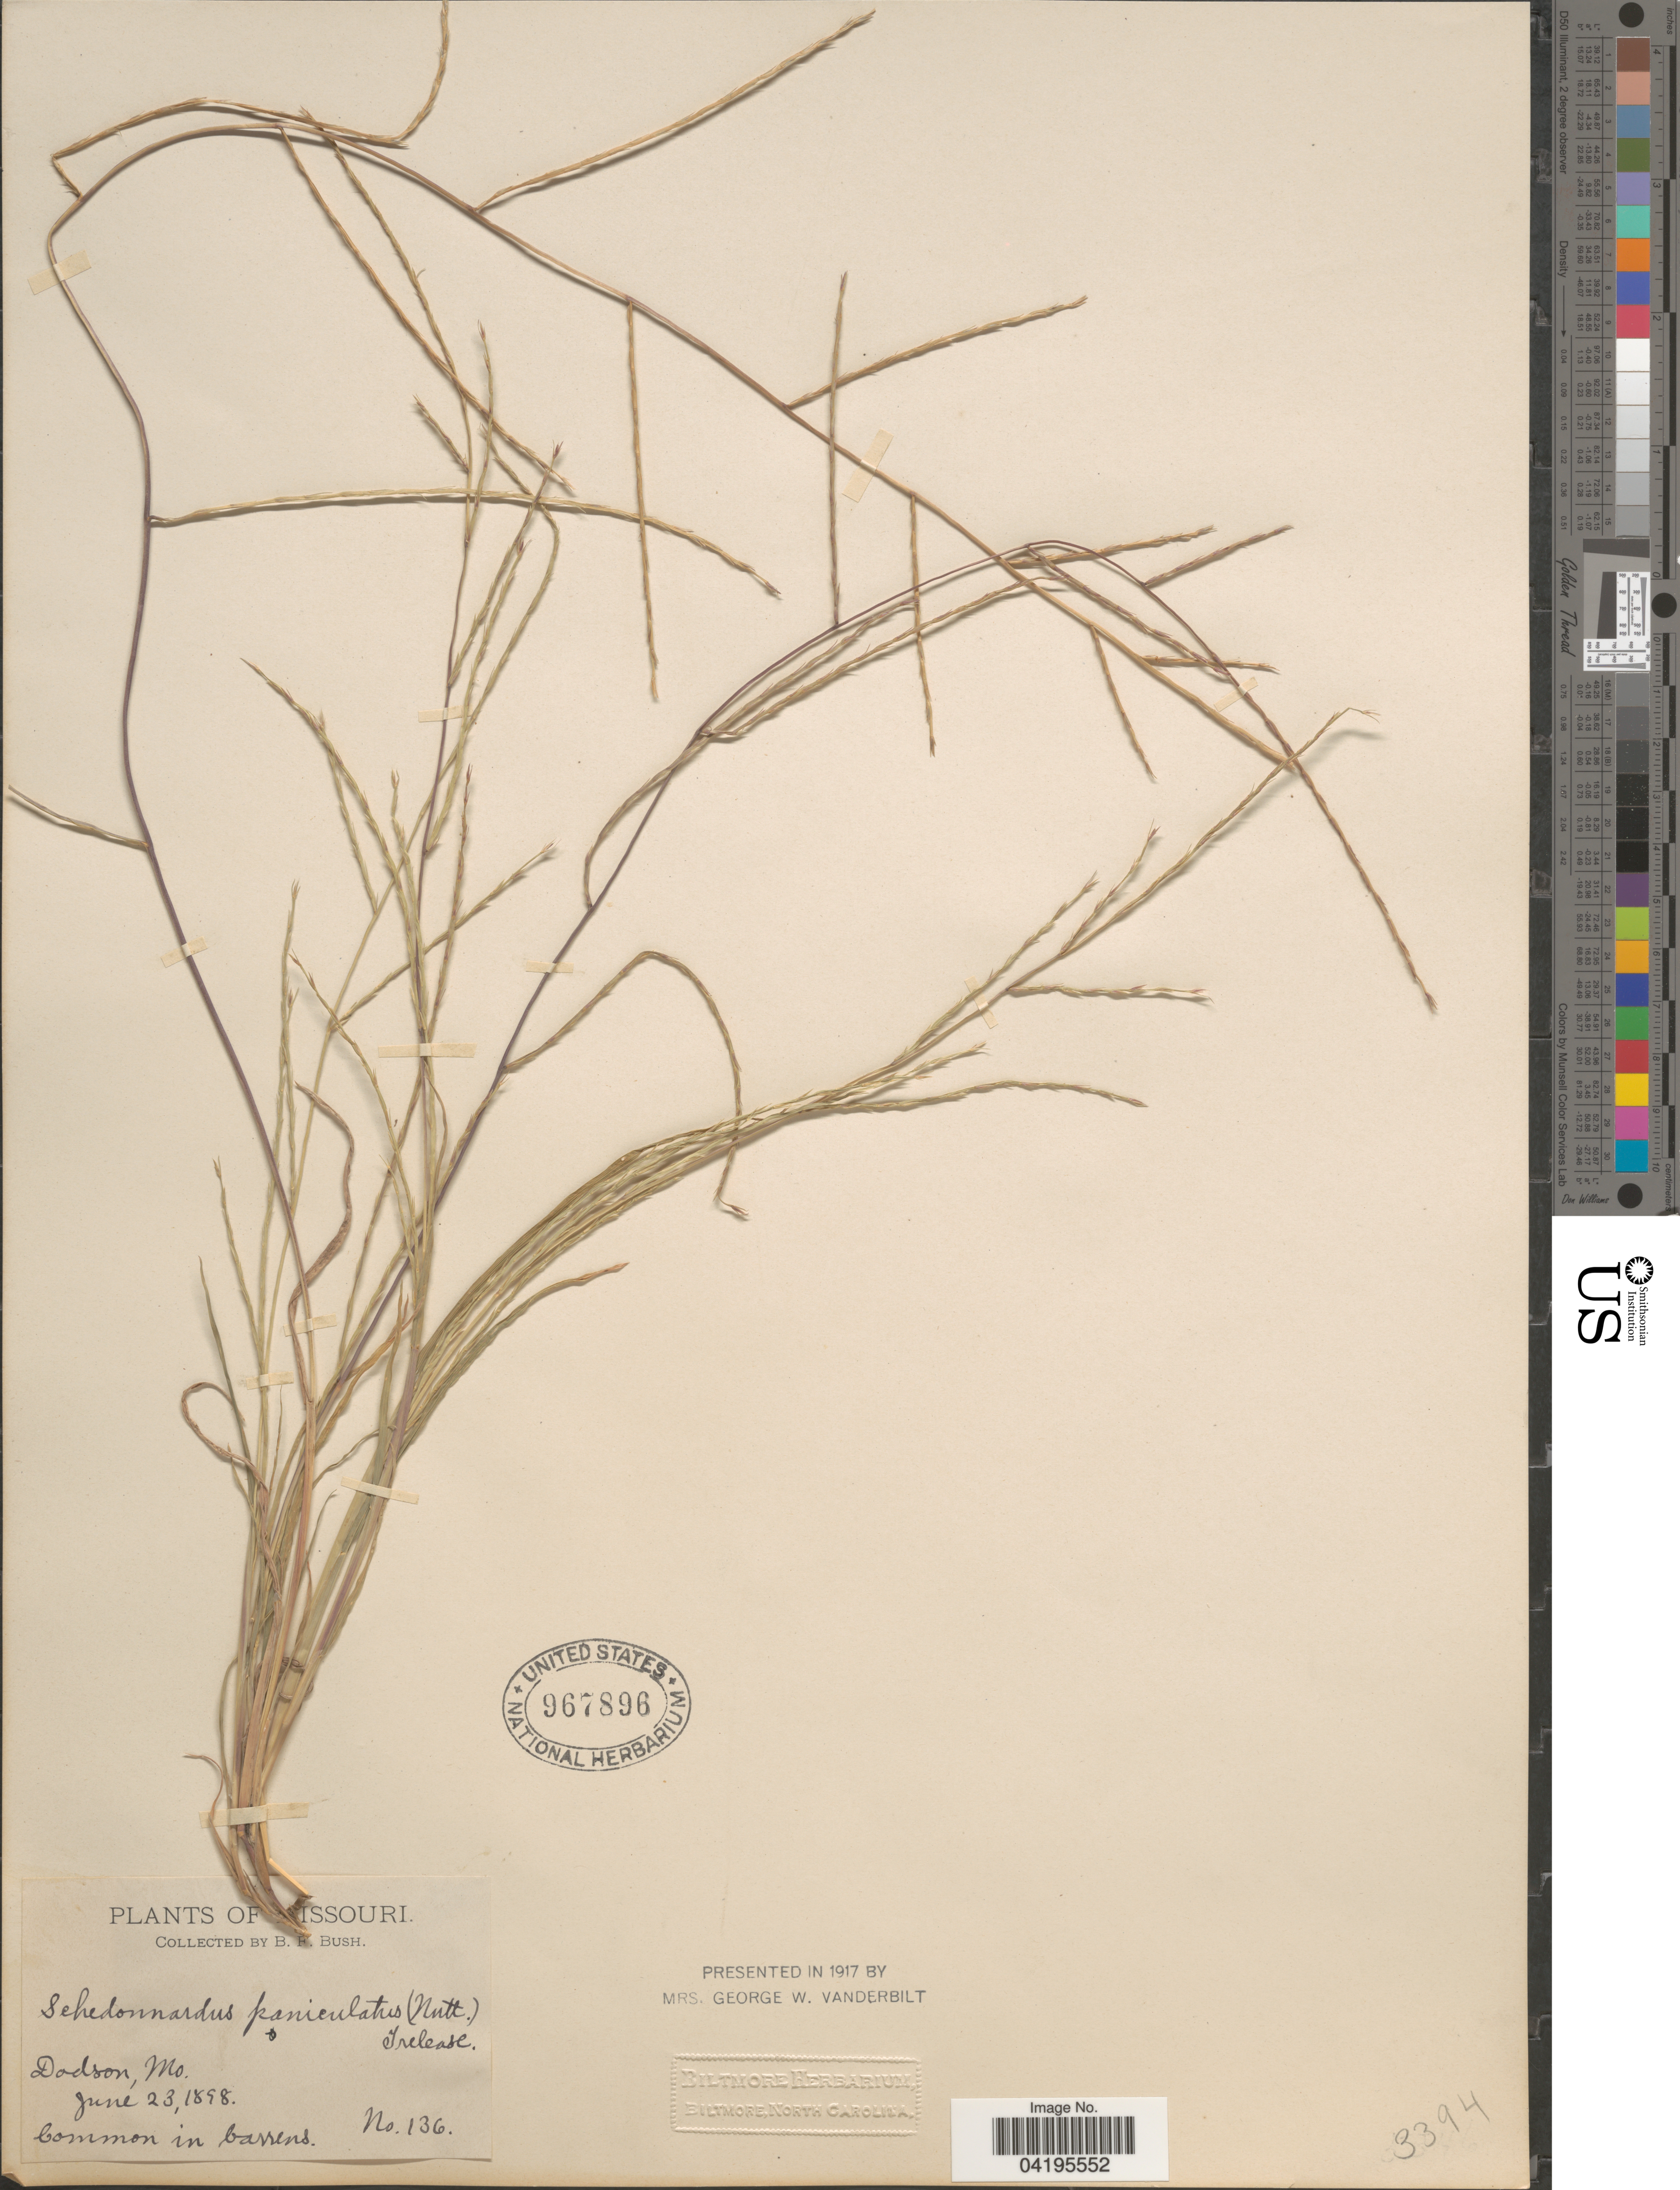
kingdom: Plantae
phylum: Tracheophyta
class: Liliopsida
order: Poales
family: Poaceae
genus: Muhlenbergia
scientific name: Muhlenbergia paniculata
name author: (Nutt.) Columbus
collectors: B. F. Bush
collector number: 136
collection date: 1898-06-23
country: United States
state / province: Missouri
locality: Dodson.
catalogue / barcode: US 967896